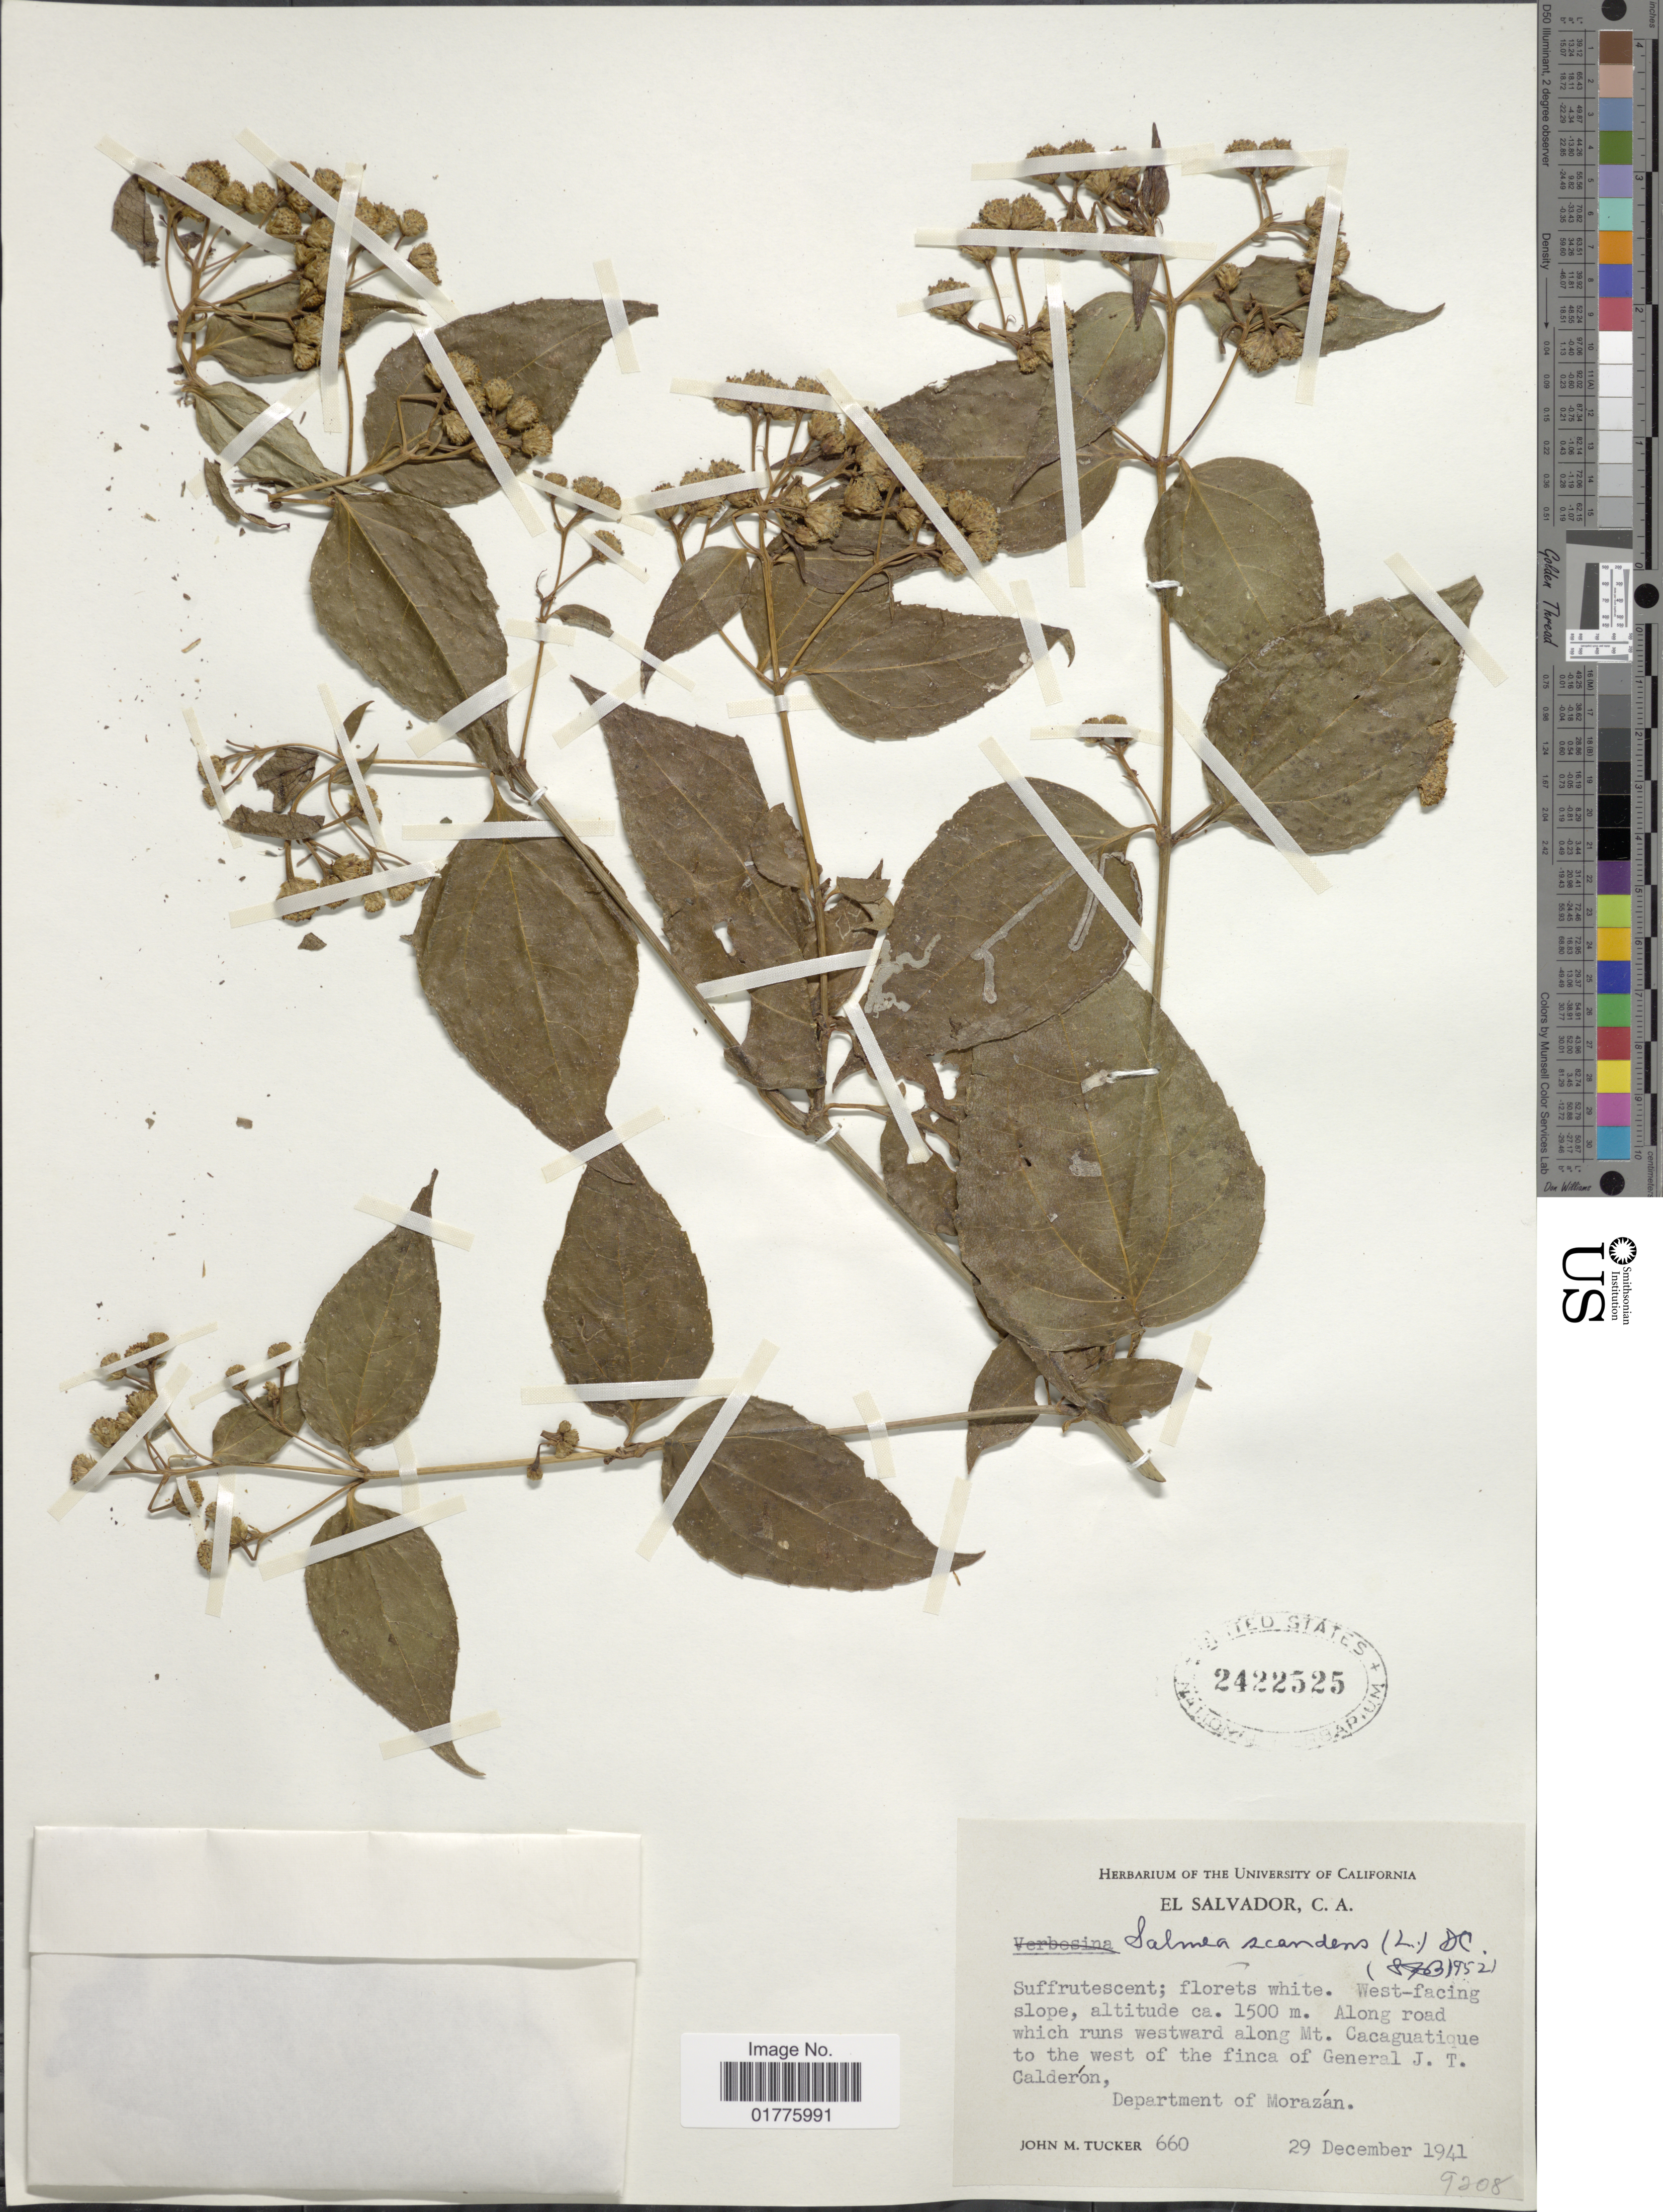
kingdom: Plantae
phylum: Tracheophyta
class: Magnoliopsida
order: Asterales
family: Asteraceae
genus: Salmea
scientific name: Salmea scandens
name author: (L.) DC.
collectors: J. M. Tucker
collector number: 660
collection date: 1941-12-29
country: El Salvador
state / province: Morazan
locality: Along road which runs westward along Mt. Cacaguatique to the west of the finca of General J. T. Calderon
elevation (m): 1500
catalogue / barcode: US 2422525